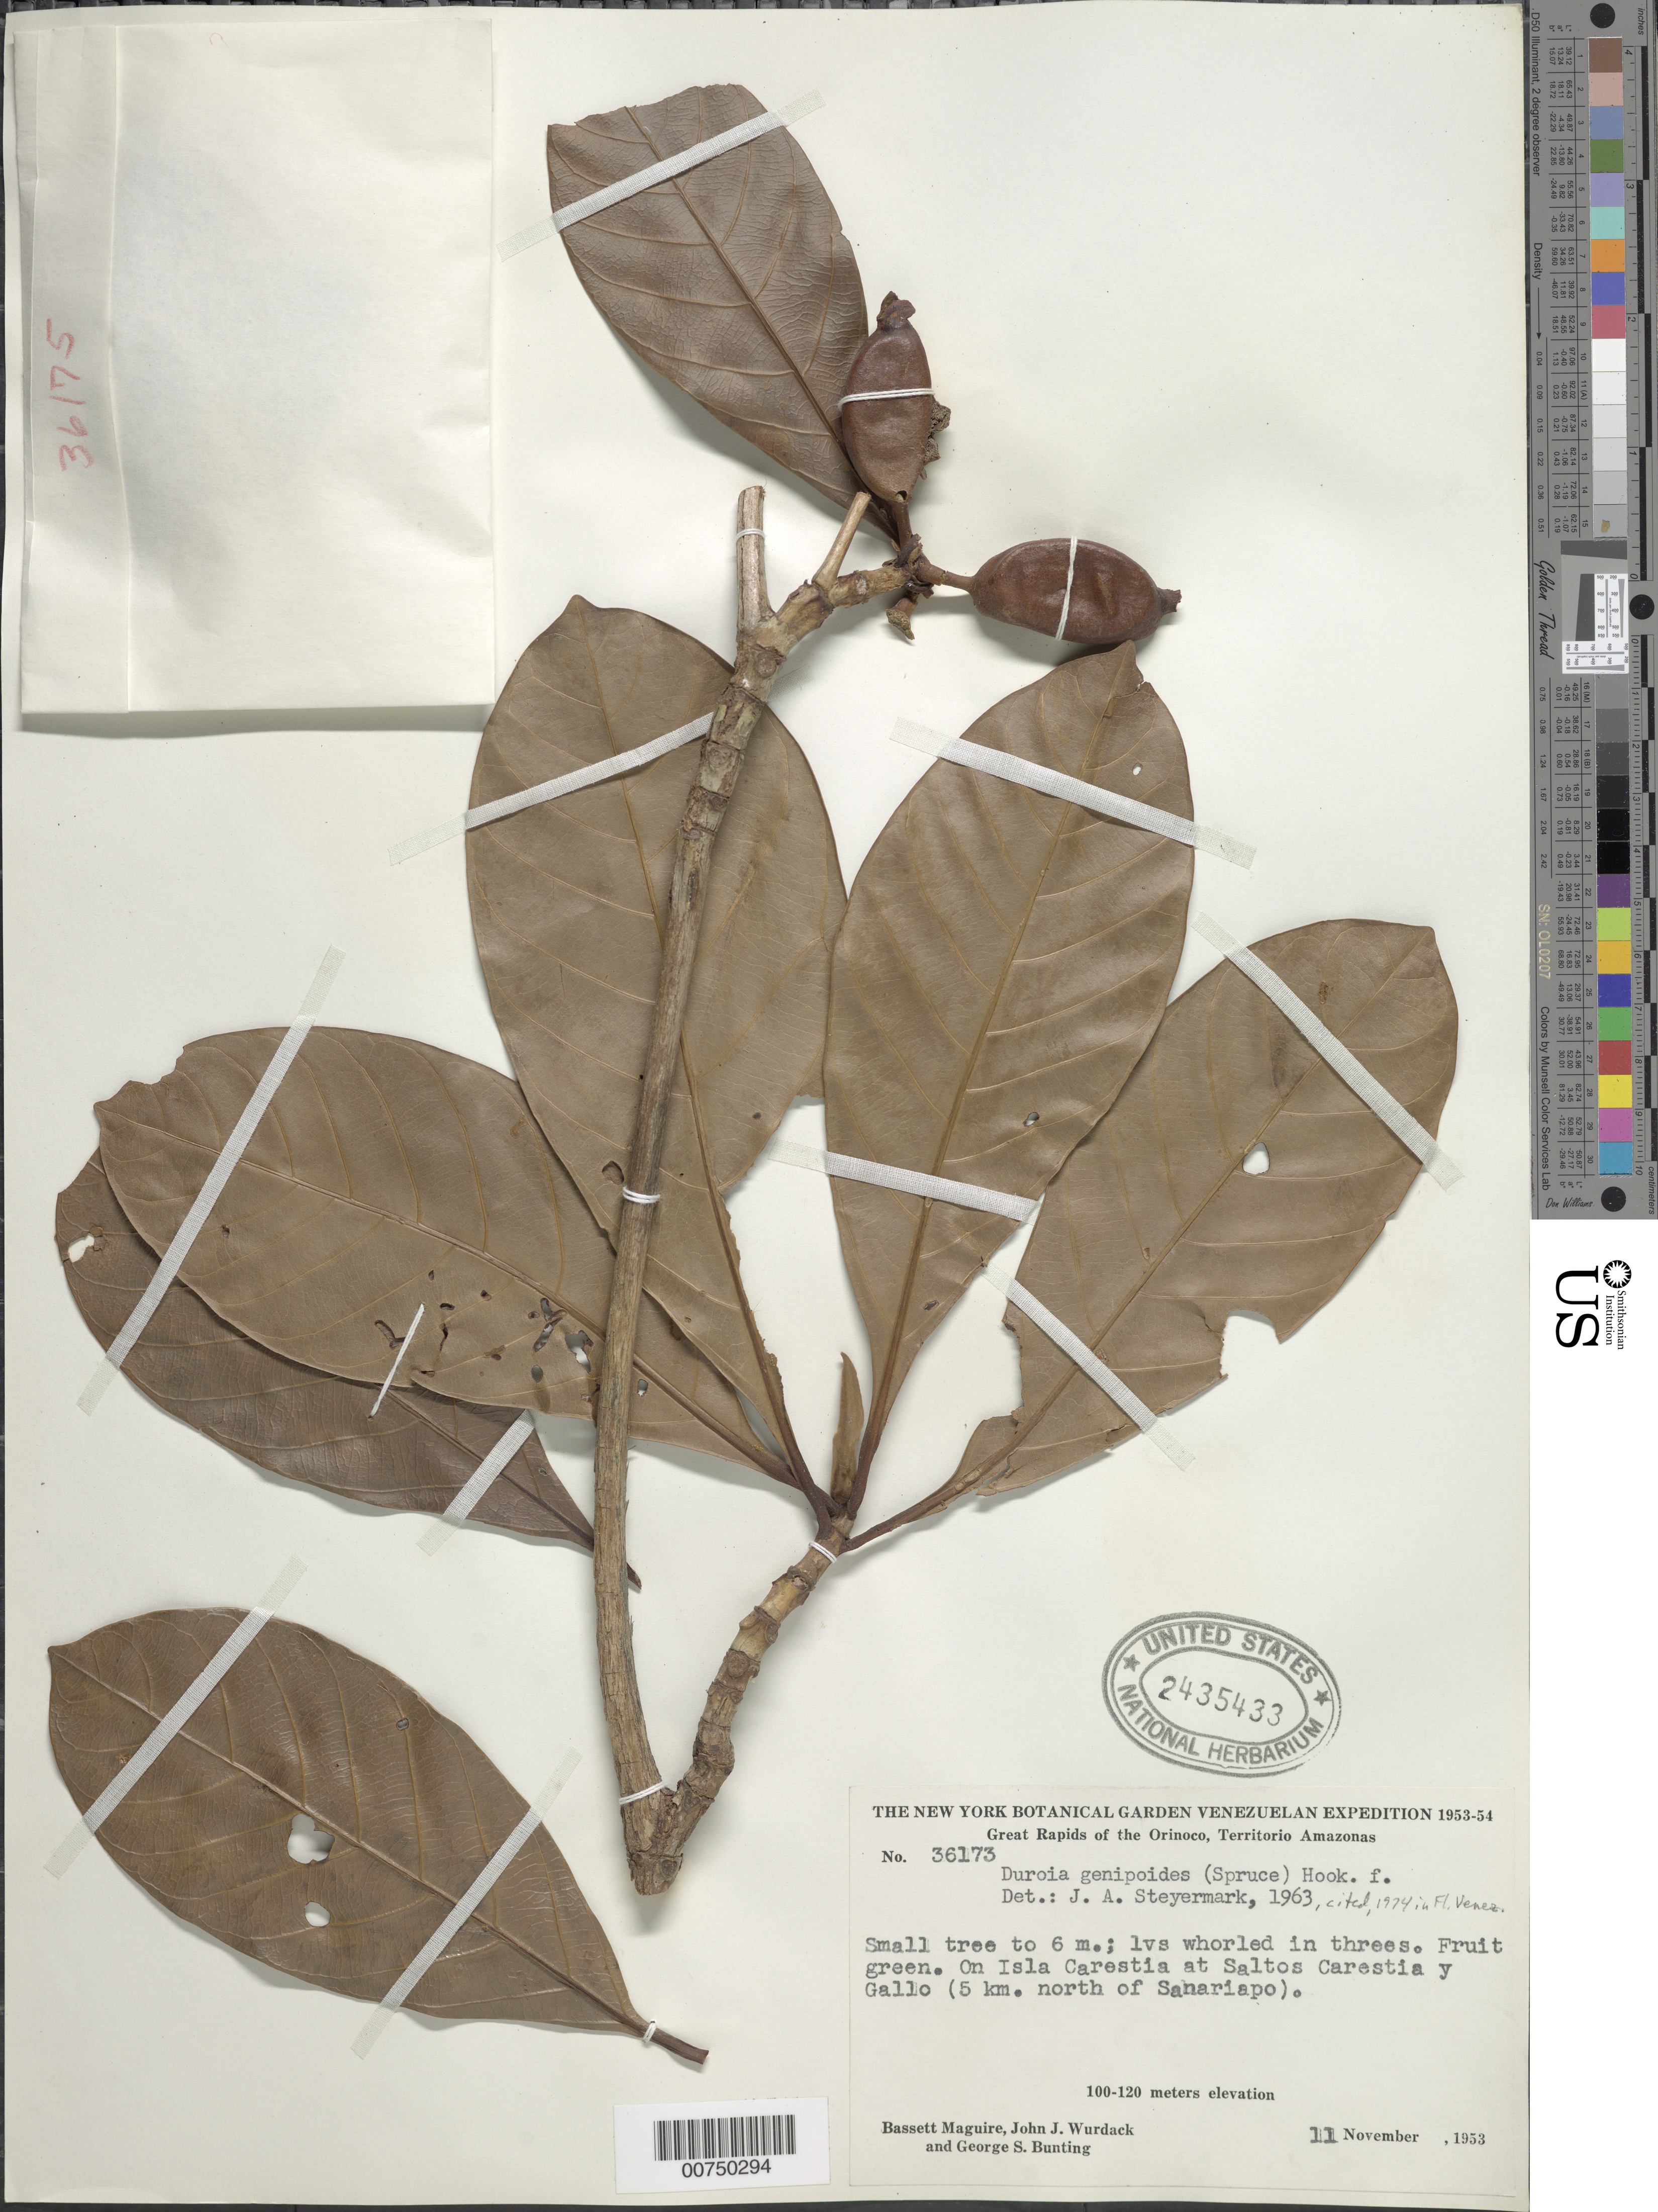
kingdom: Plantae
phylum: Tracheophyta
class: Magnoliopsida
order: Gentianales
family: Rubiaceae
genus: Duroia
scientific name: Duroia genipoides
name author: Hook. f. ex K. Schum.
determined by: Steyermark, Julian A., (VEN)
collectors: B. Maguire, J. J. Wurdack & G. S. Bunting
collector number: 36173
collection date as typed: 11-Nov-53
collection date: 1953-11-11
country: Venezuela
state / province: Amazonas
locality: Orinoco R., Isla Carestia at Santos Carestia y Gallo, 5 km N of Sanriapo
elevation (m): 100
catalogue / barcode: US 2435433